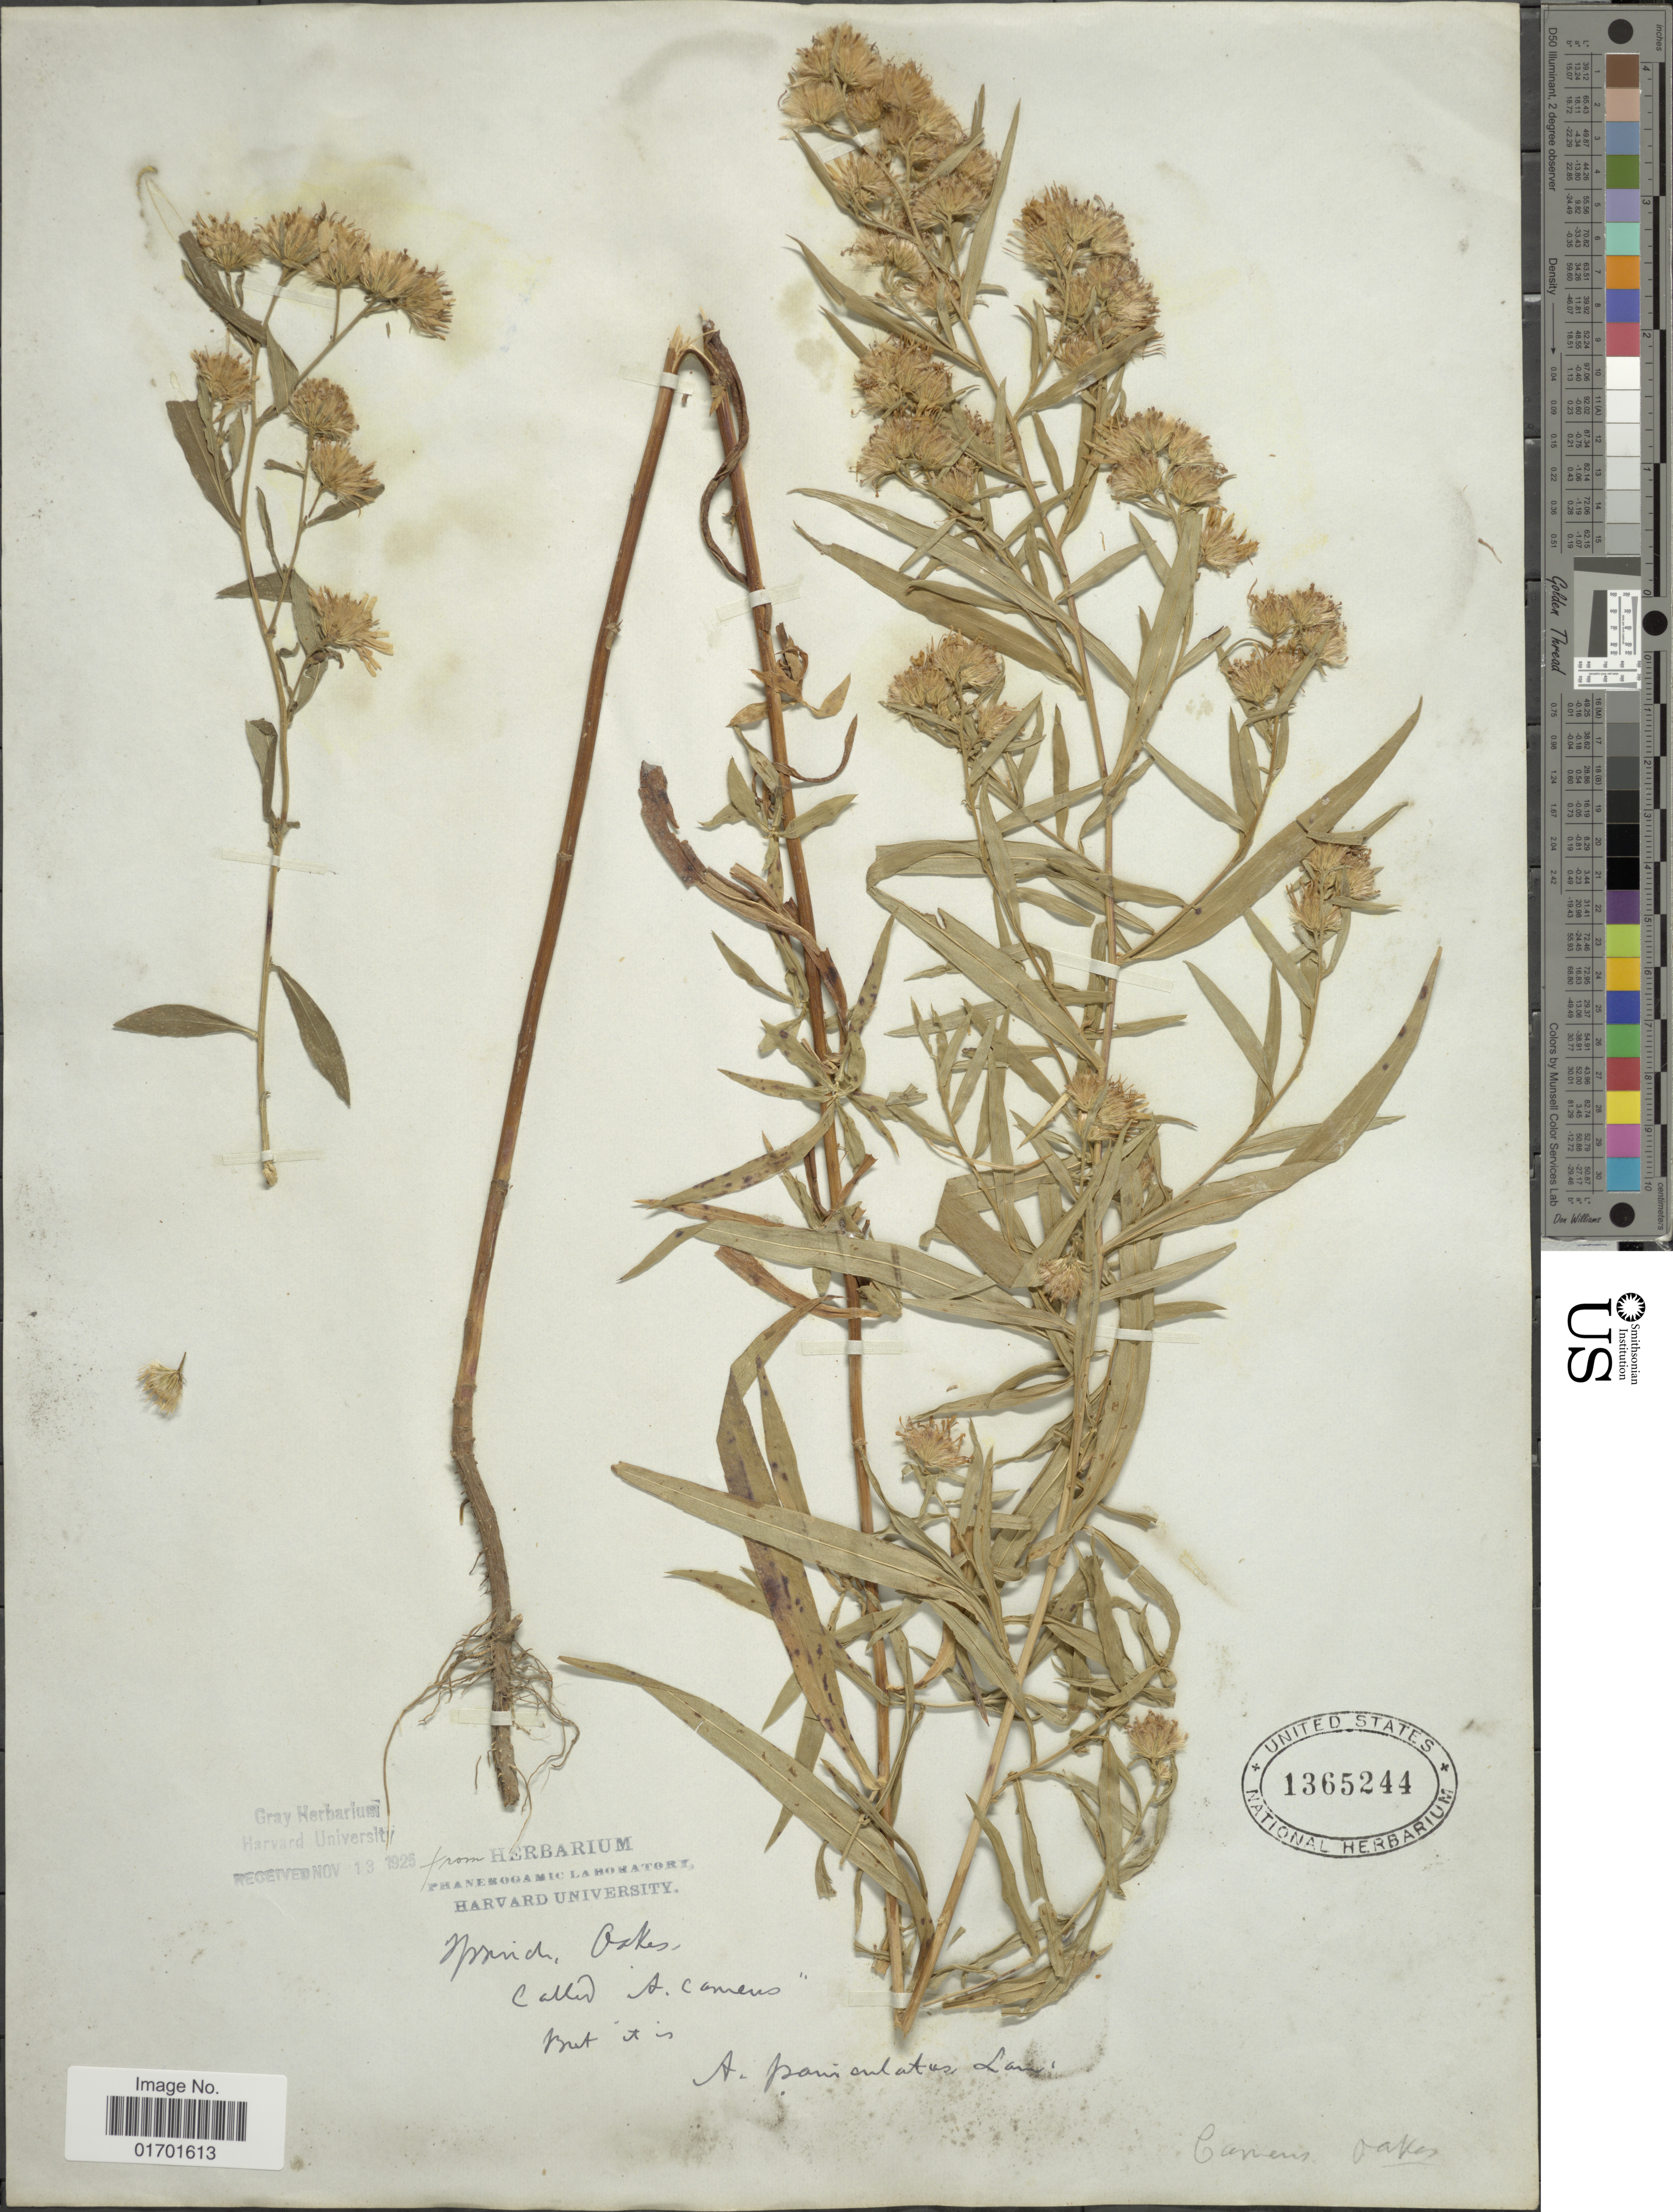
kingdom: Plantae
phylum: Tracheophyta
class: Magnoliopsida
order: Asterales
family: Asteraceae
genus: Symphyotrichum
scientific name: Symphyotrichum lanceolatum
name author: (Willd.) G.L. Nesom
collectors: -. Oakes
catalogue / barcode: US 1365244